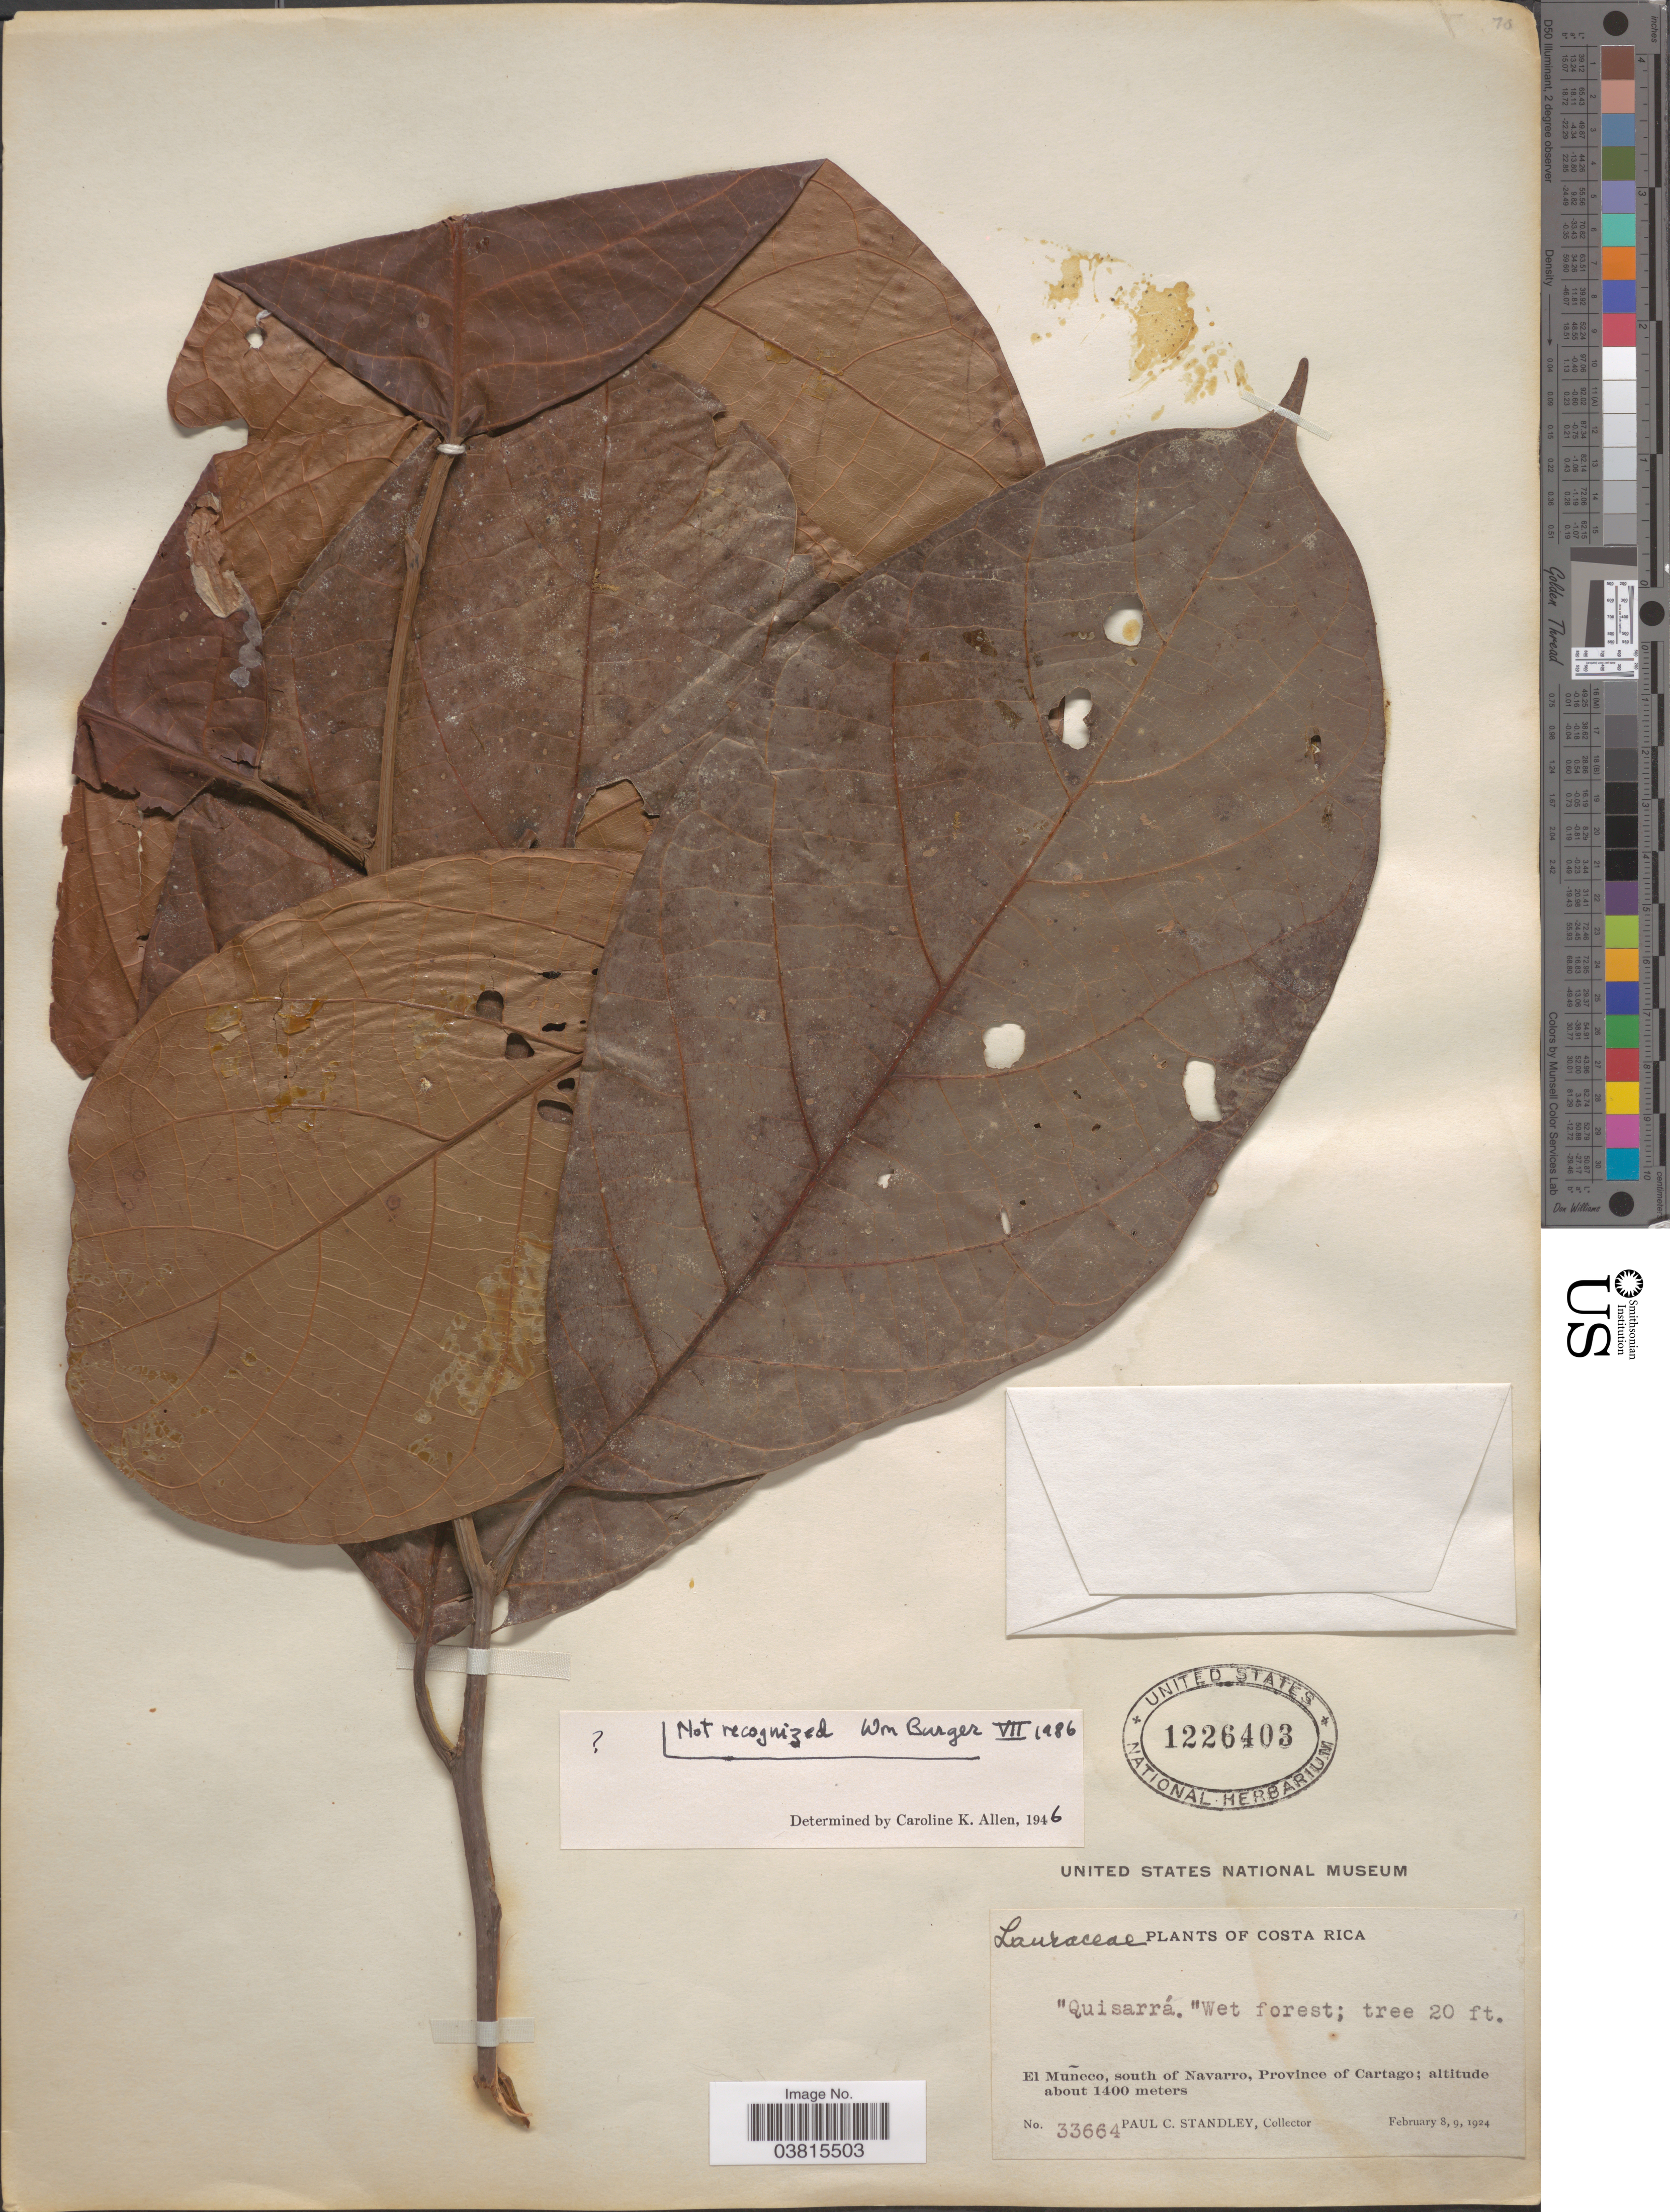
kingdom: Plantae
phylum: Tracheophyta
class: Magnoliopsida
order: Laurales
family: Lauraceae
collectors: P. C. Standley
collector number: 33664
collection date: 1924-02-08/1924-02-09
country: Costa Rica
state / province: Cartago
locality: El Muñeco, south of Navarro.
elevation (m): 1400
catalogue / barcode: US 1226403